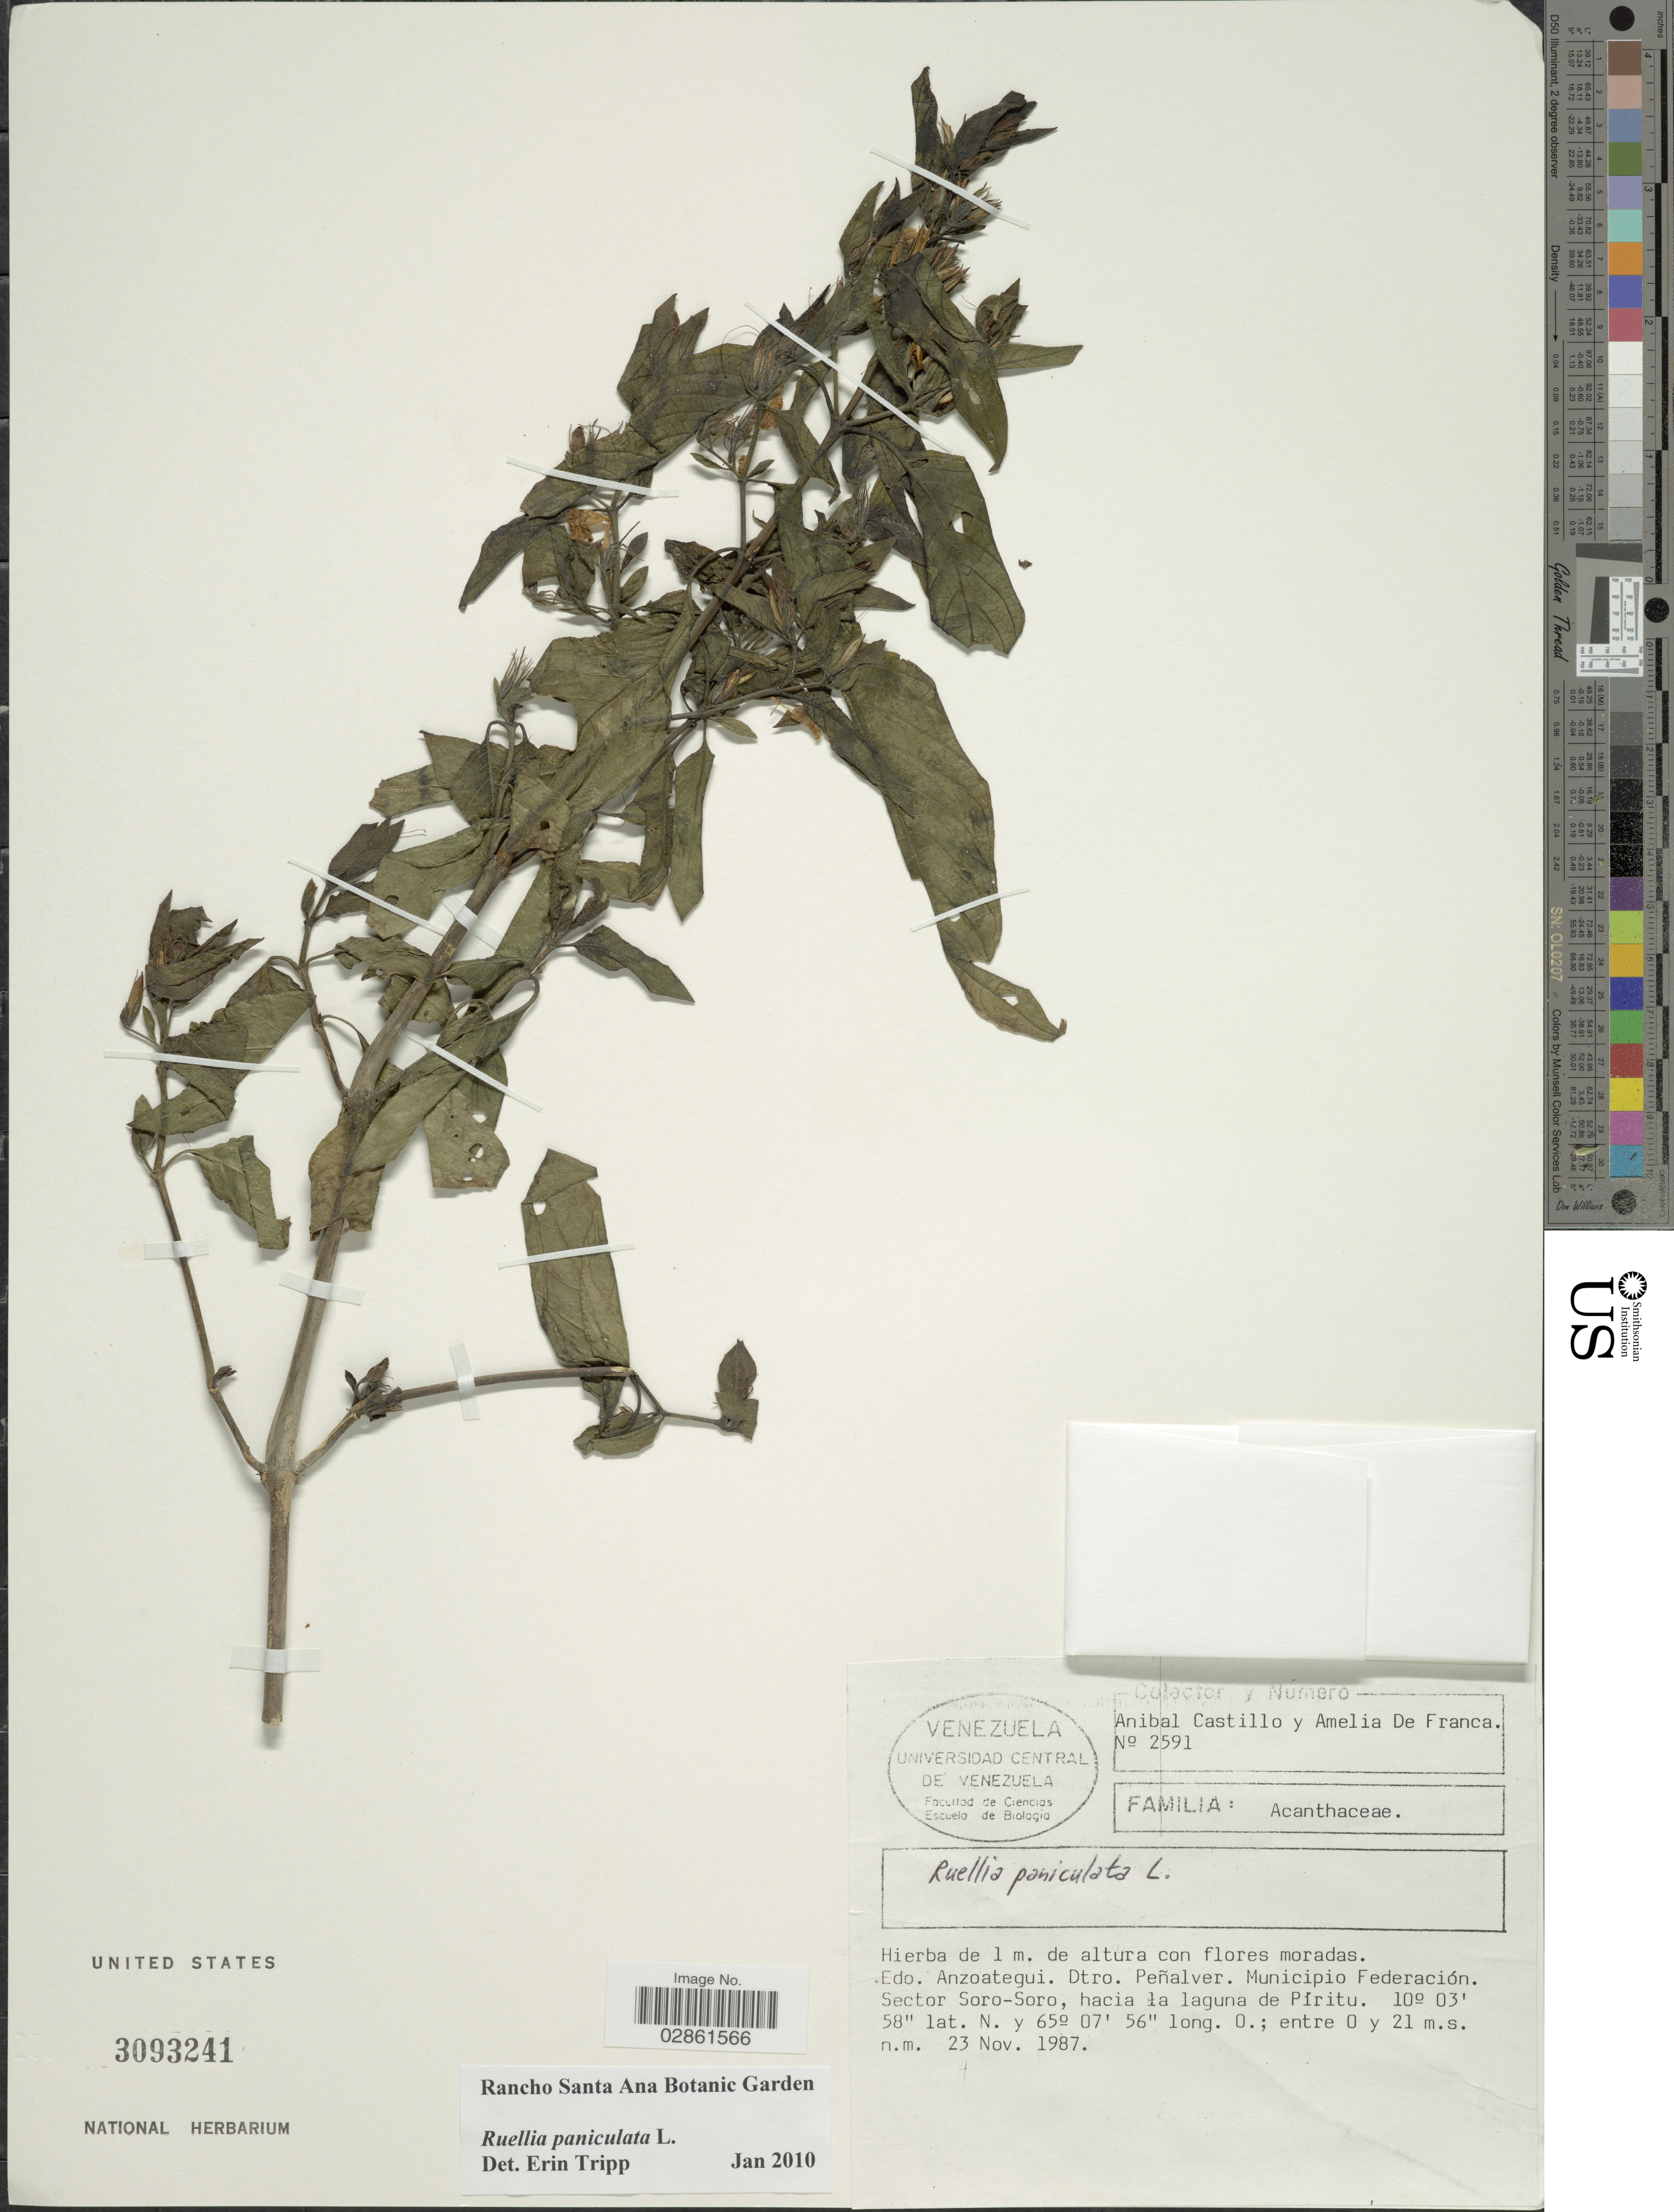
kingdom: Plantae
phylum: Tracheophyta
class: Magnoliopsida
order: Lamiales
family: Acanthaceae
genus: Ruellia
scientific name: Ruellia paniculata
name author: L.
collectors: A. Castillo & A. Franca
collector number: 2591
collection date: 1987-11-23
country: Venezuela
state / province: Anzoategui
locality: Dtro. Peñalver. Municipio Federación. Sector Soro-Soro, hacia la laguna de Píritu.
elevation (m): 0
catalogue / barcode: US 3093241